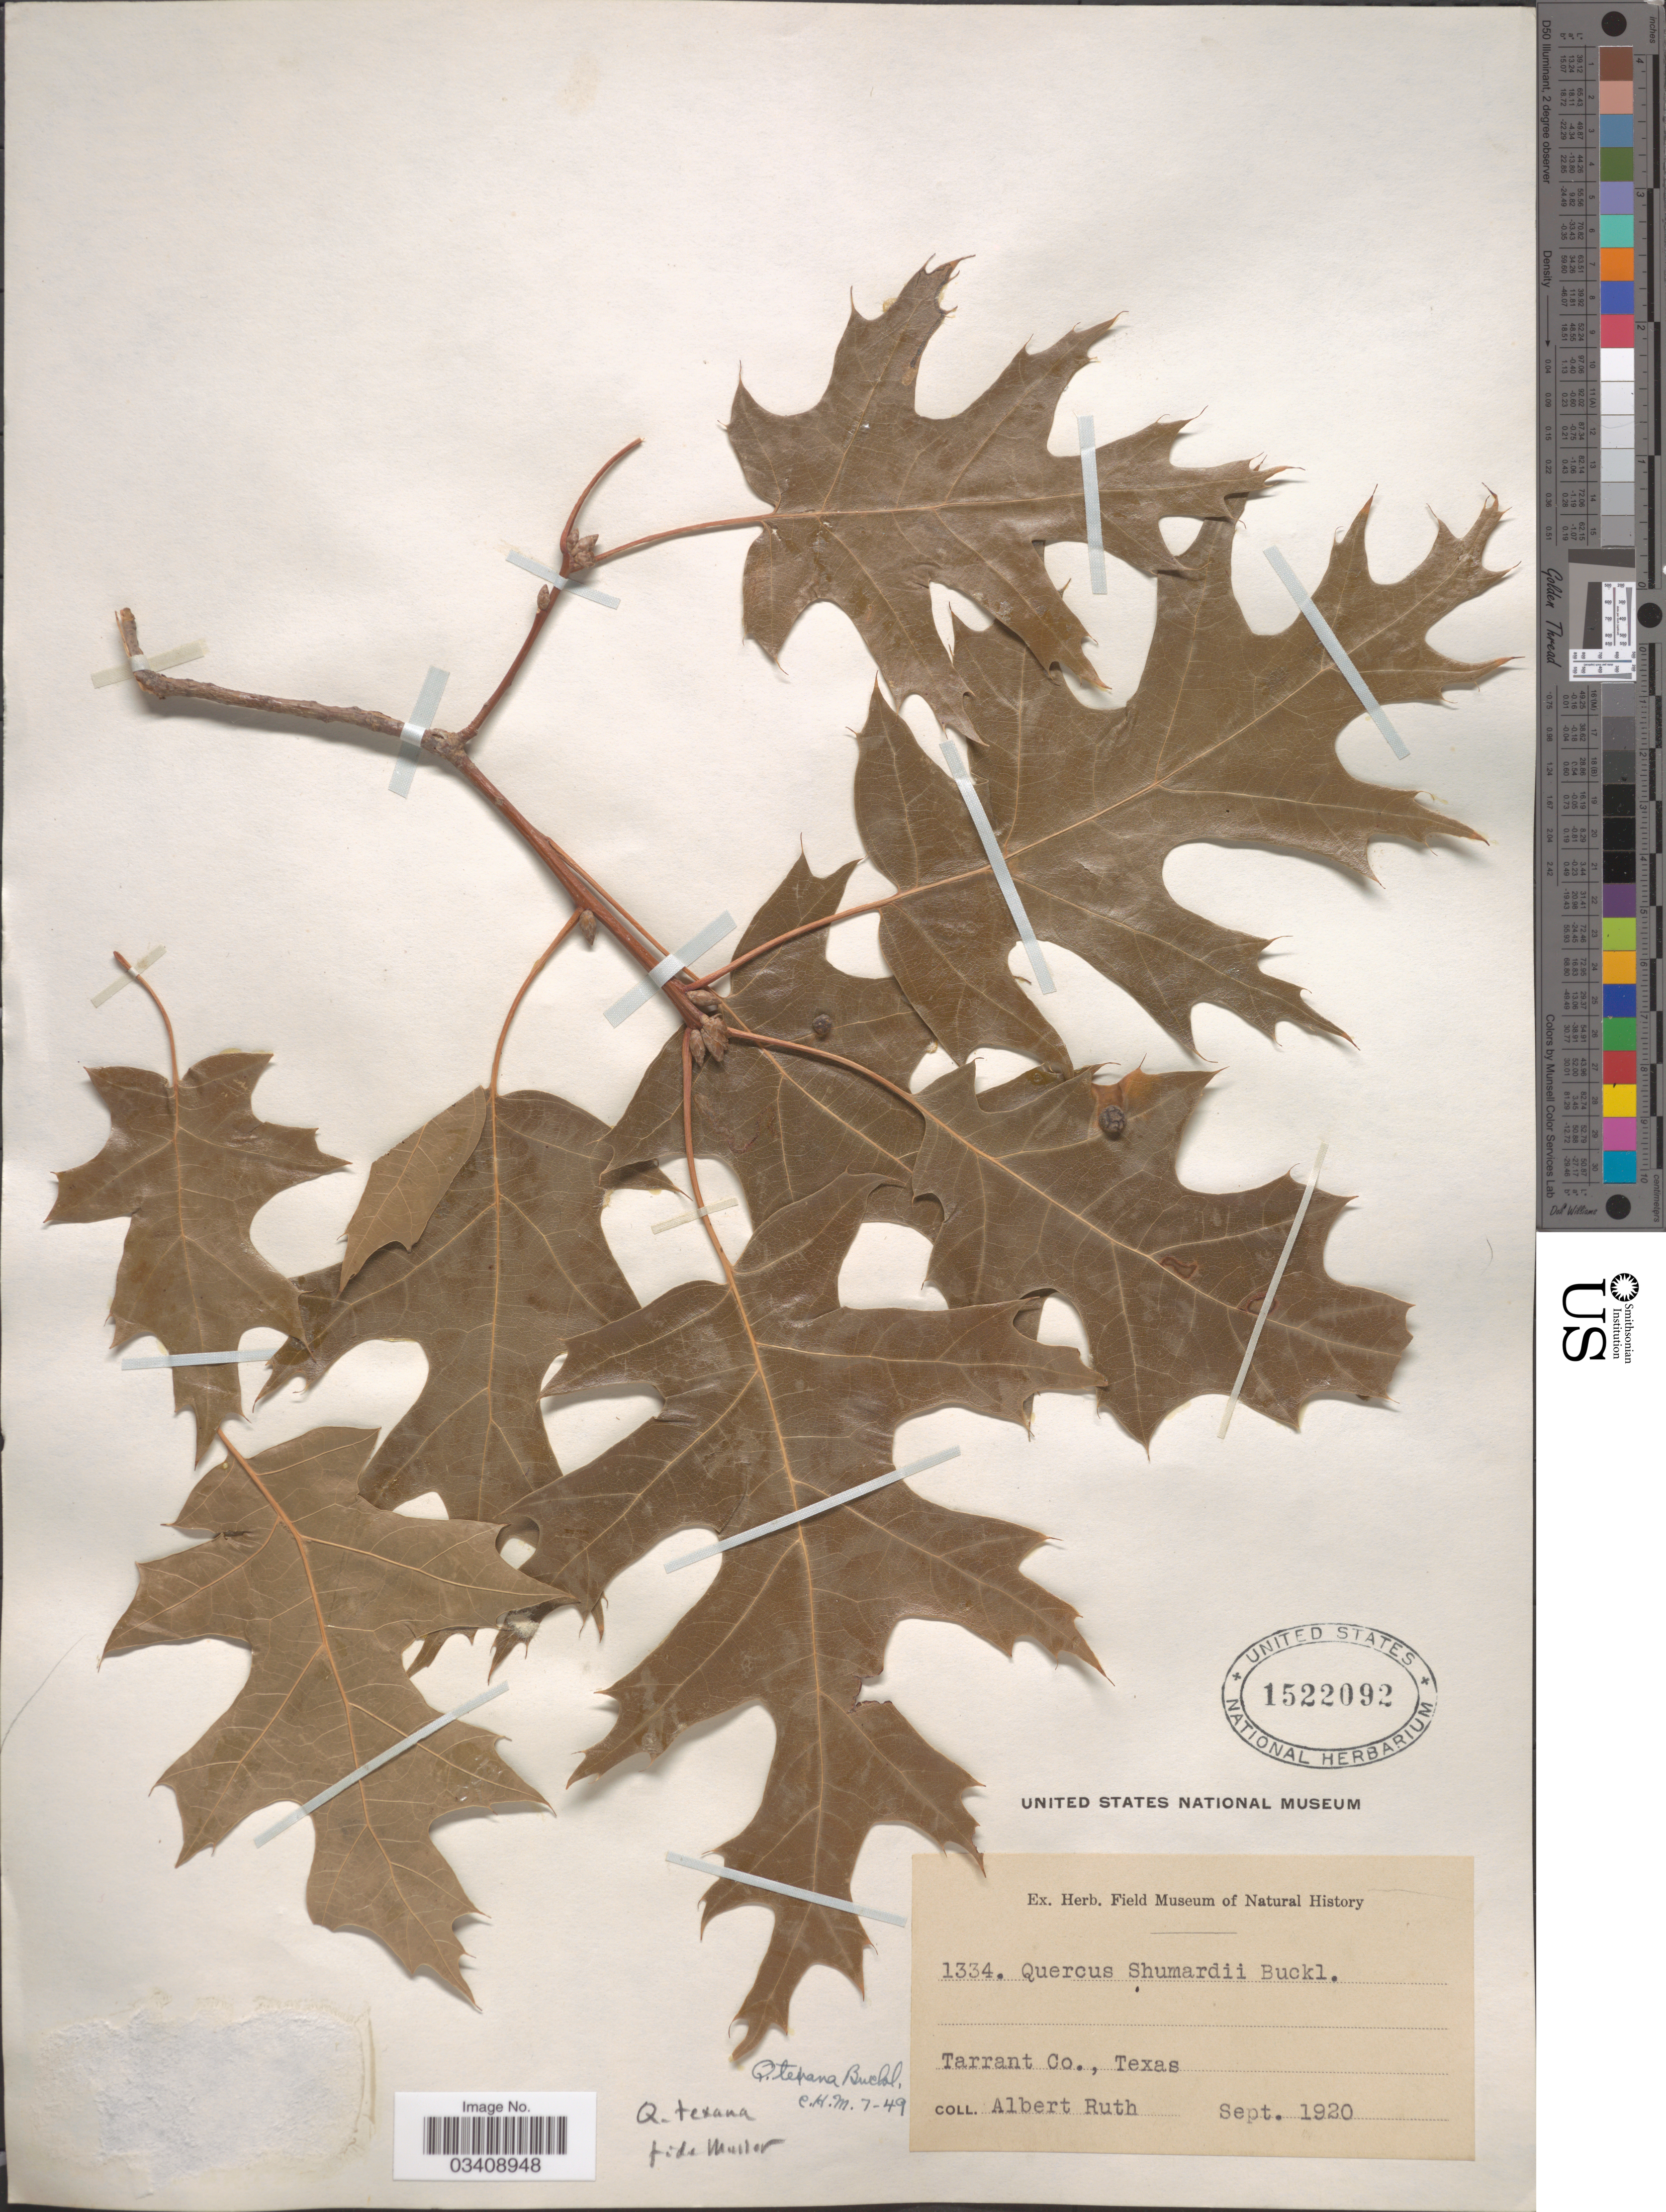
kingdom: Plantae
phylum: Tracheophyta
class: Magnoliopsida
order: Fagales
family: Fagaceae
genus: Quercus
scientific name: Quercus texana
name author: Buckley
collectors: A. Ruth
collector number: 1334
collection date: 1920-09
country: United States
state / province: Texas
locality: Tarrant Co.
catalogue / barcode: US 1522092